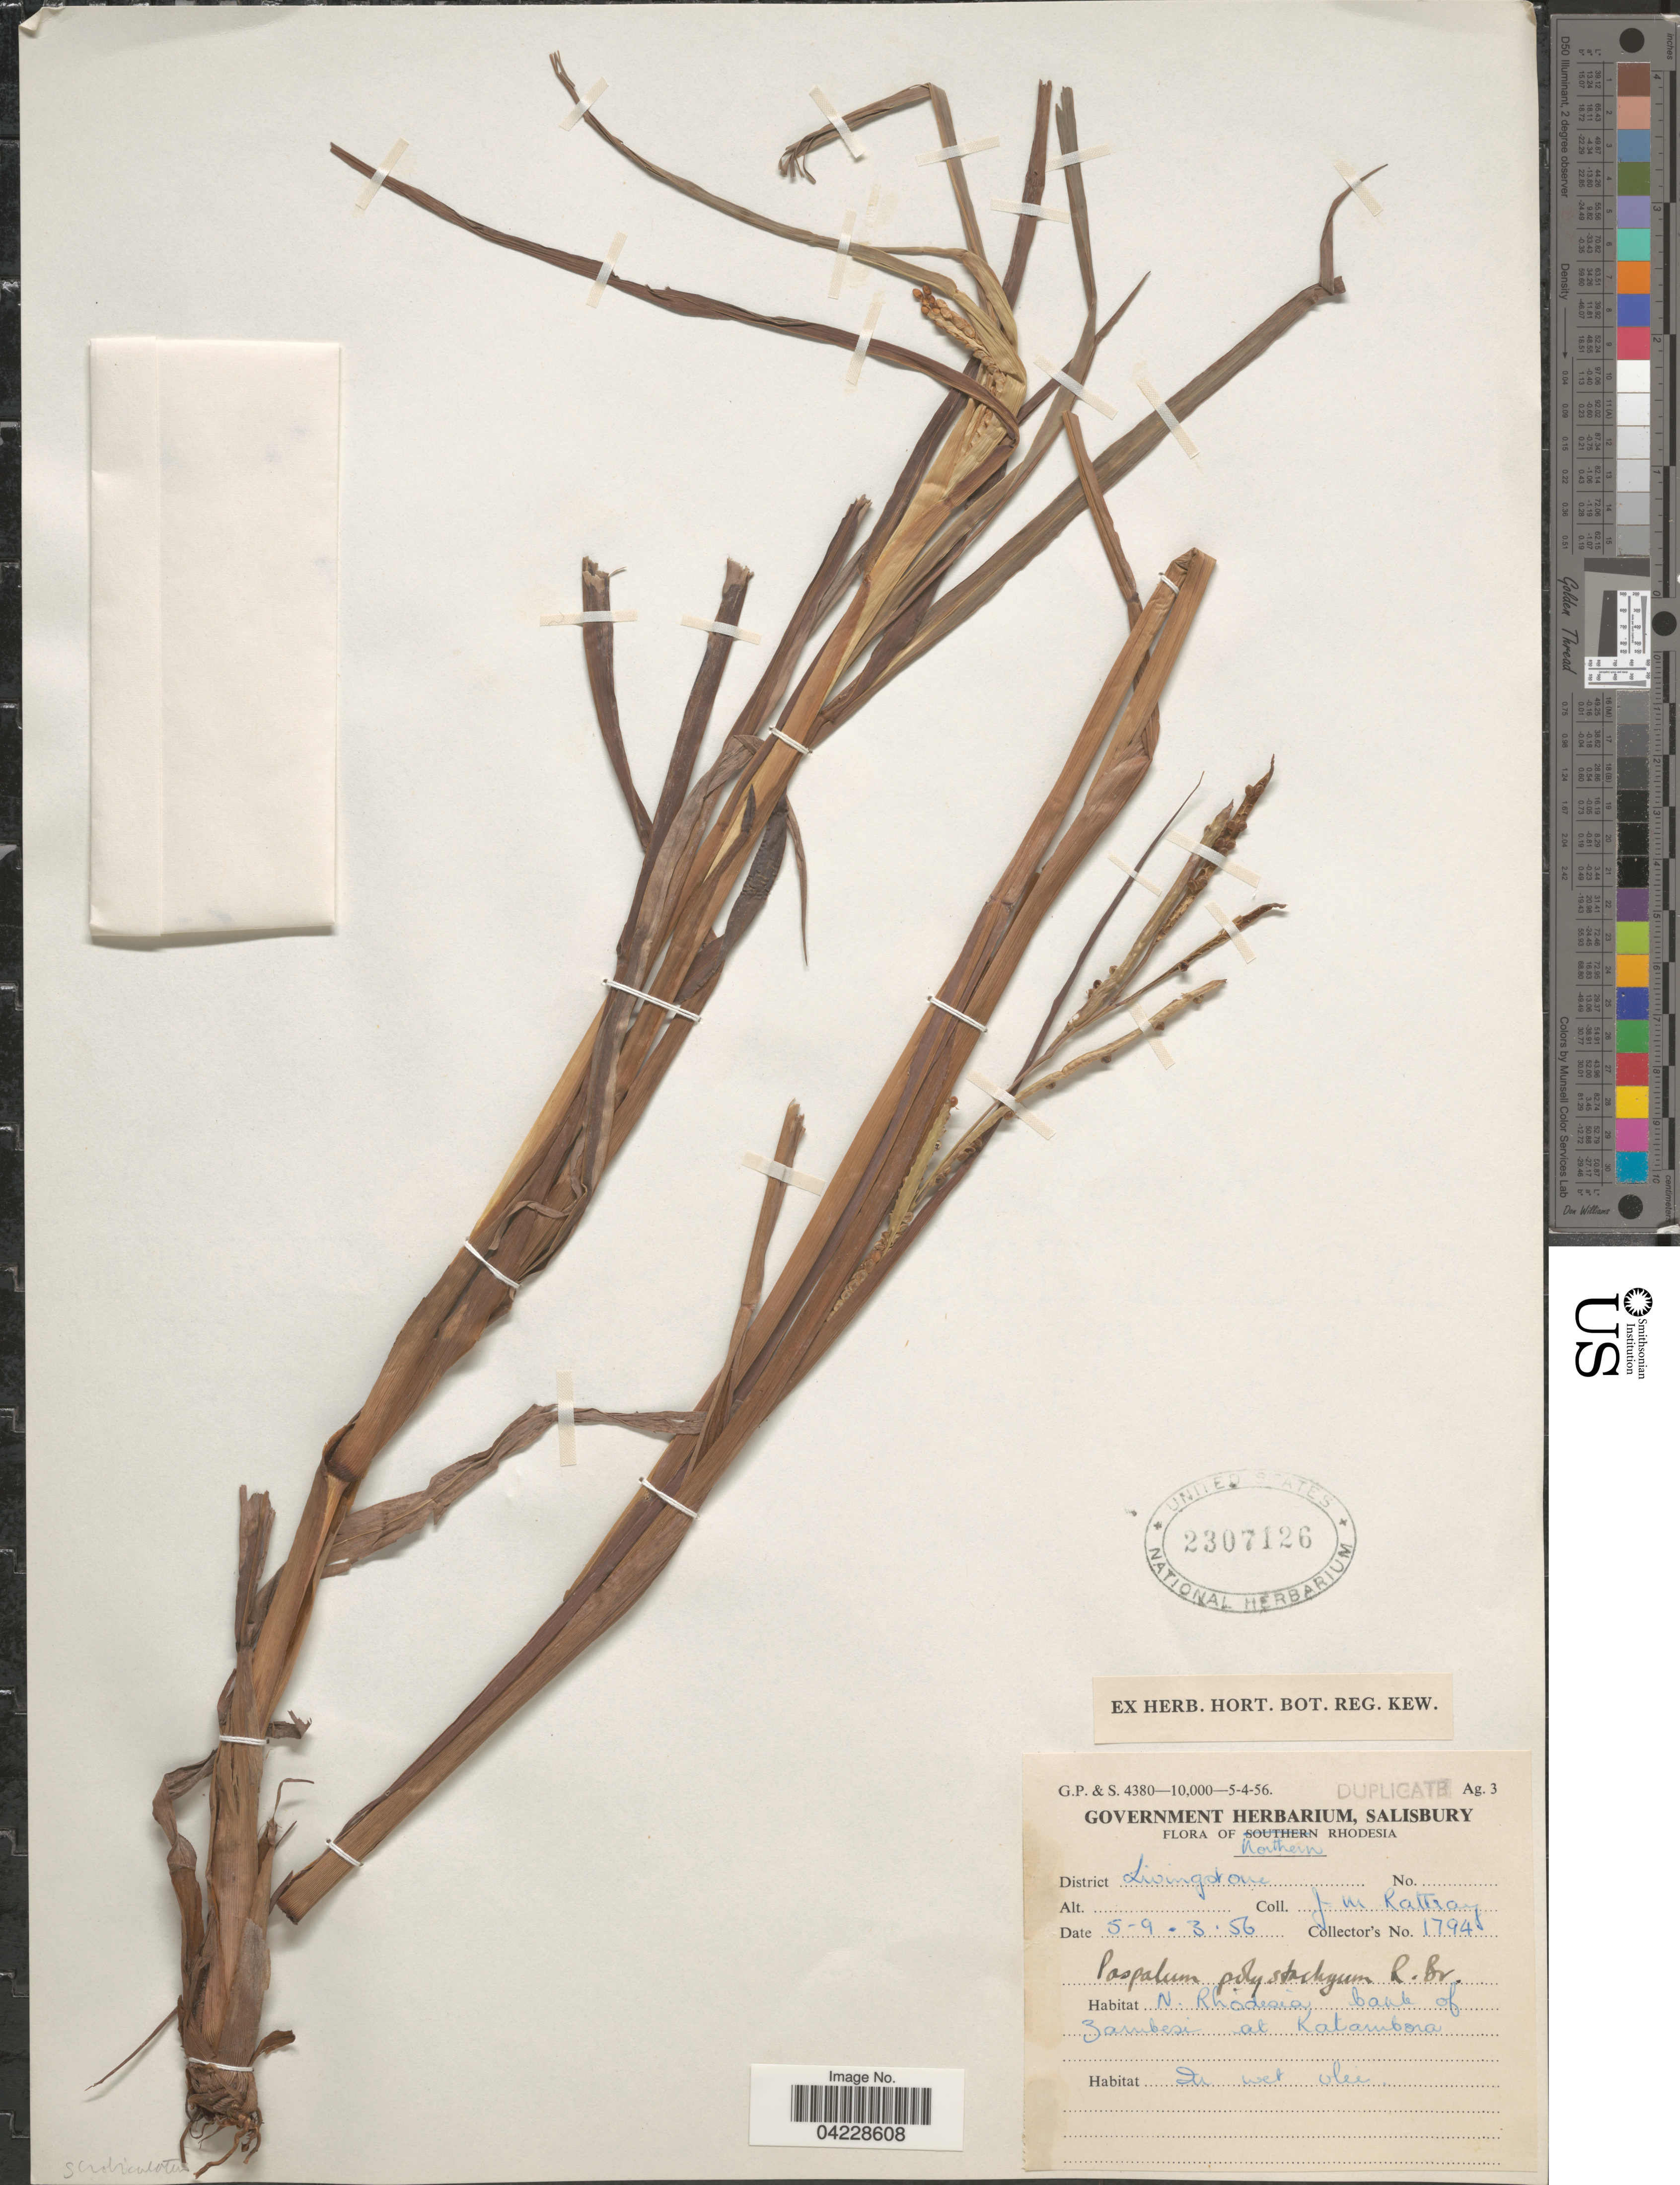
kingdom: Plantae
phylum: Tracheophyta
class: Liliopsida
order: Poales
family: Poaceae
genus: Paspalum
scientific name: Paspalum scrobiculatum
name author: L.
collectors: J. Rattray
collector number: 1794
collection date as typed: Transcribed d/m/y: 5/3/56 to 9/3/56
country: Zambia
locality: District Livingstone. N. Rhodesia, bank of Sambesi at Katambora.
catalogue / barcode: US 2307126